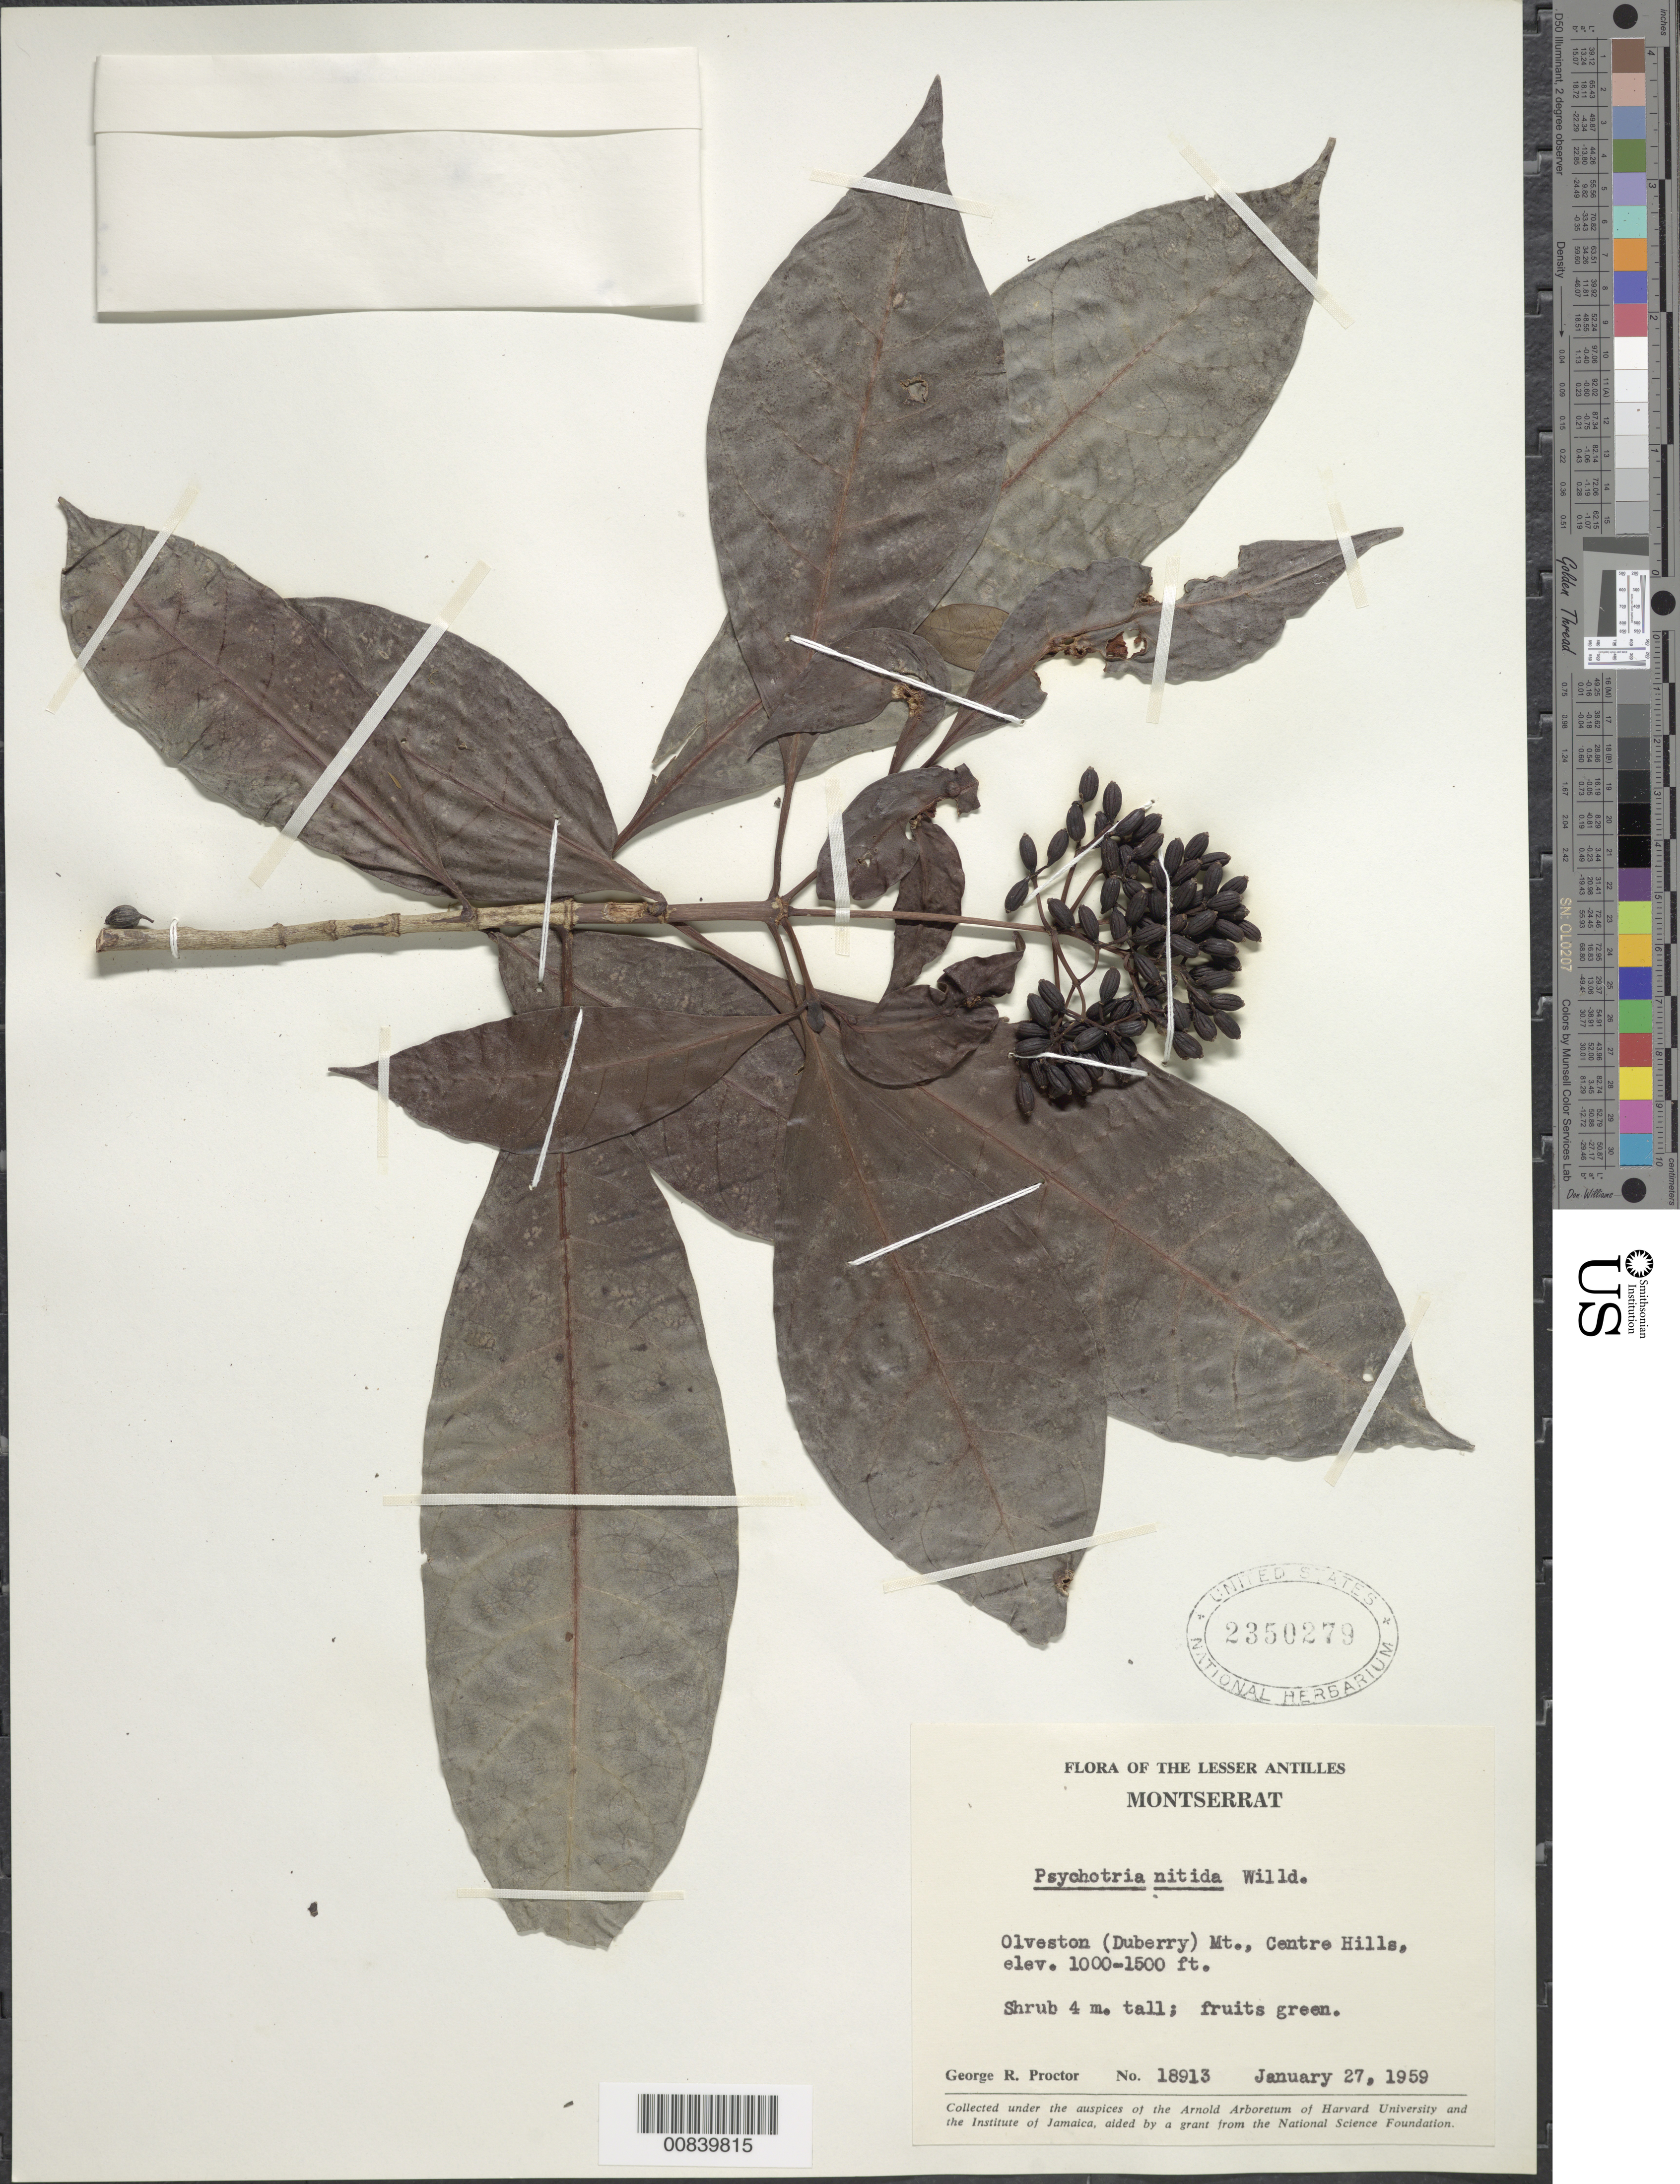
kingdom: Plantae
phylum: Tracheophyta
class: Magnoliopsida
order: Gentianales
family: Rubiaceae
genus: Psychotria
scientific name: Psychotria mapourioides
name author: DC.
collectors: G. R. Proctor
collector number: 18913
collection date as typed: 27 Jan 1959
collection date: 1959-01-27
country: Montserrat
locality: Olveston (Duberry) Mt., Centre Hills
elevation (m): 305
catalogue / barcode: US 2350279